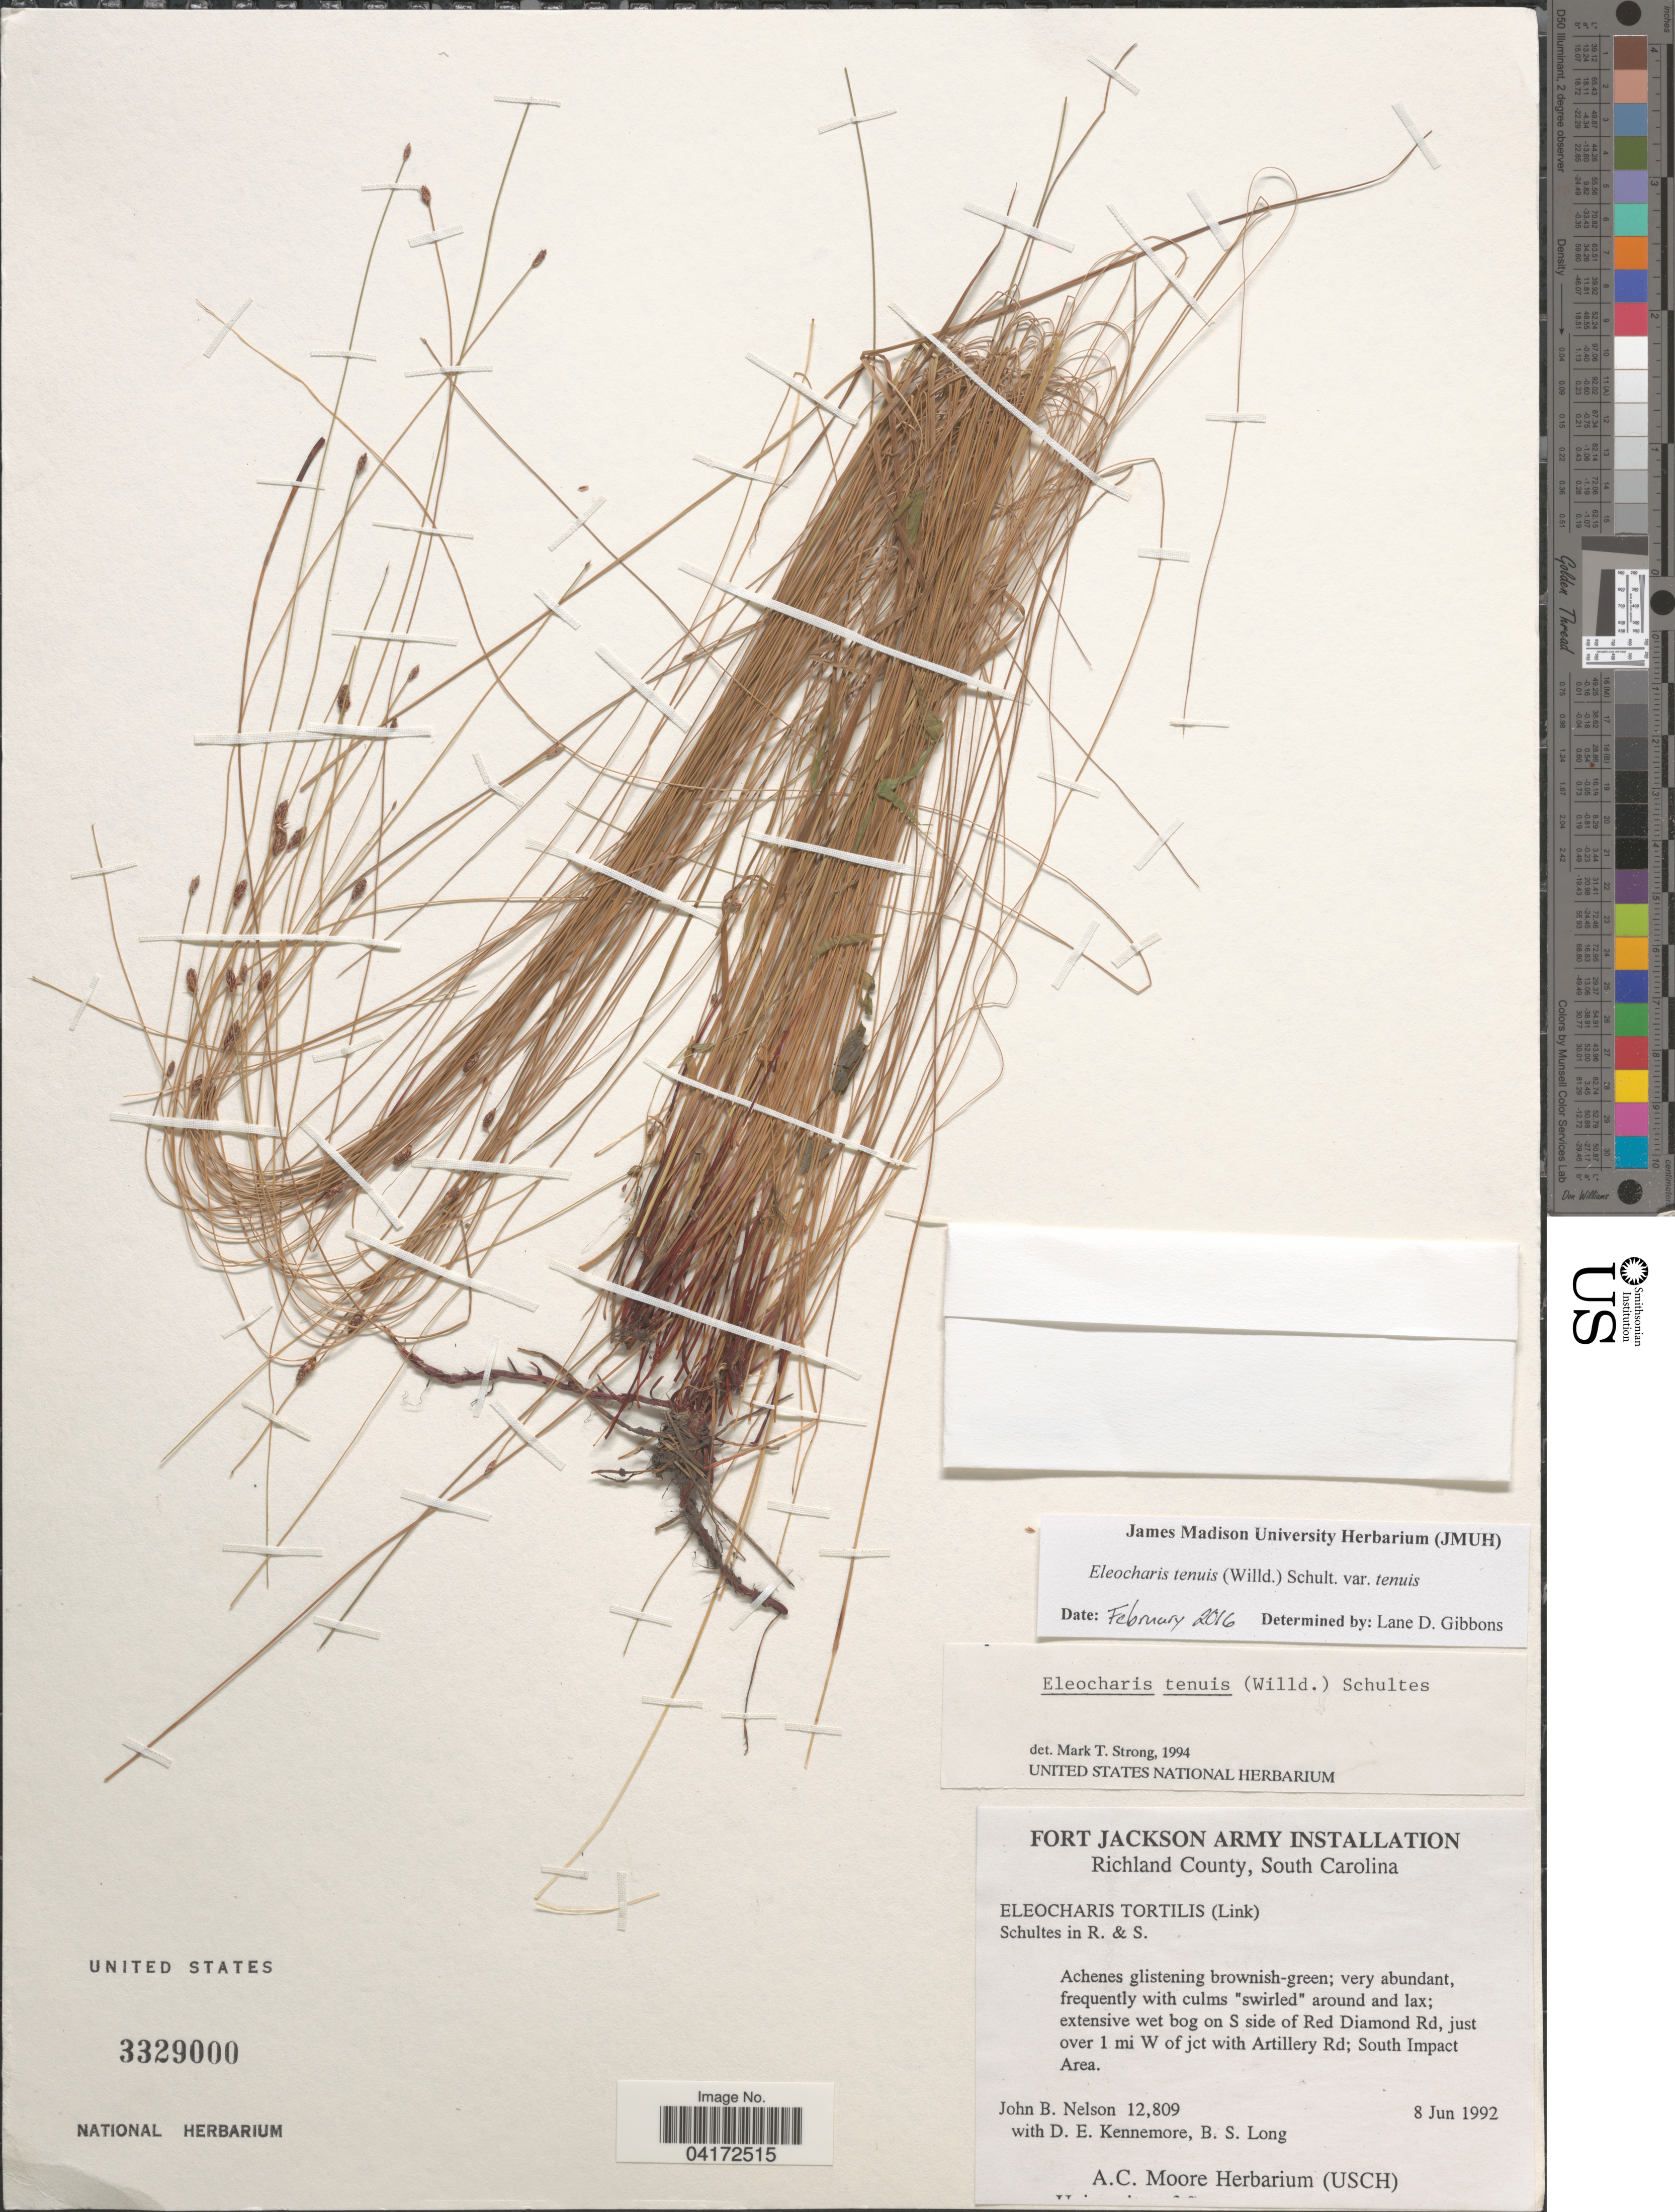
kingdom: Plantae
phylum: Tracheophyta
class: Liliopsida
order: Poales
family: Cyperaceae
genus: Eleocharis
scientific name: Eleocharis tenuis var. tenuis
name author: (Willd.) Schult.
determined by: Gibbons, Lane D.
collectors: J. B. Nelson, D. Kennemore & B. Long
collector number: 12809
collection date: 1992-06-08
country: United States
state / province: South Carolina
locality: Richland County. Extensive wet bog on S side of Red Diamond Rd, just over 1 mi W of jct with Artillery Rd; South Impact Area.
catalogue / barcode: US 3329000